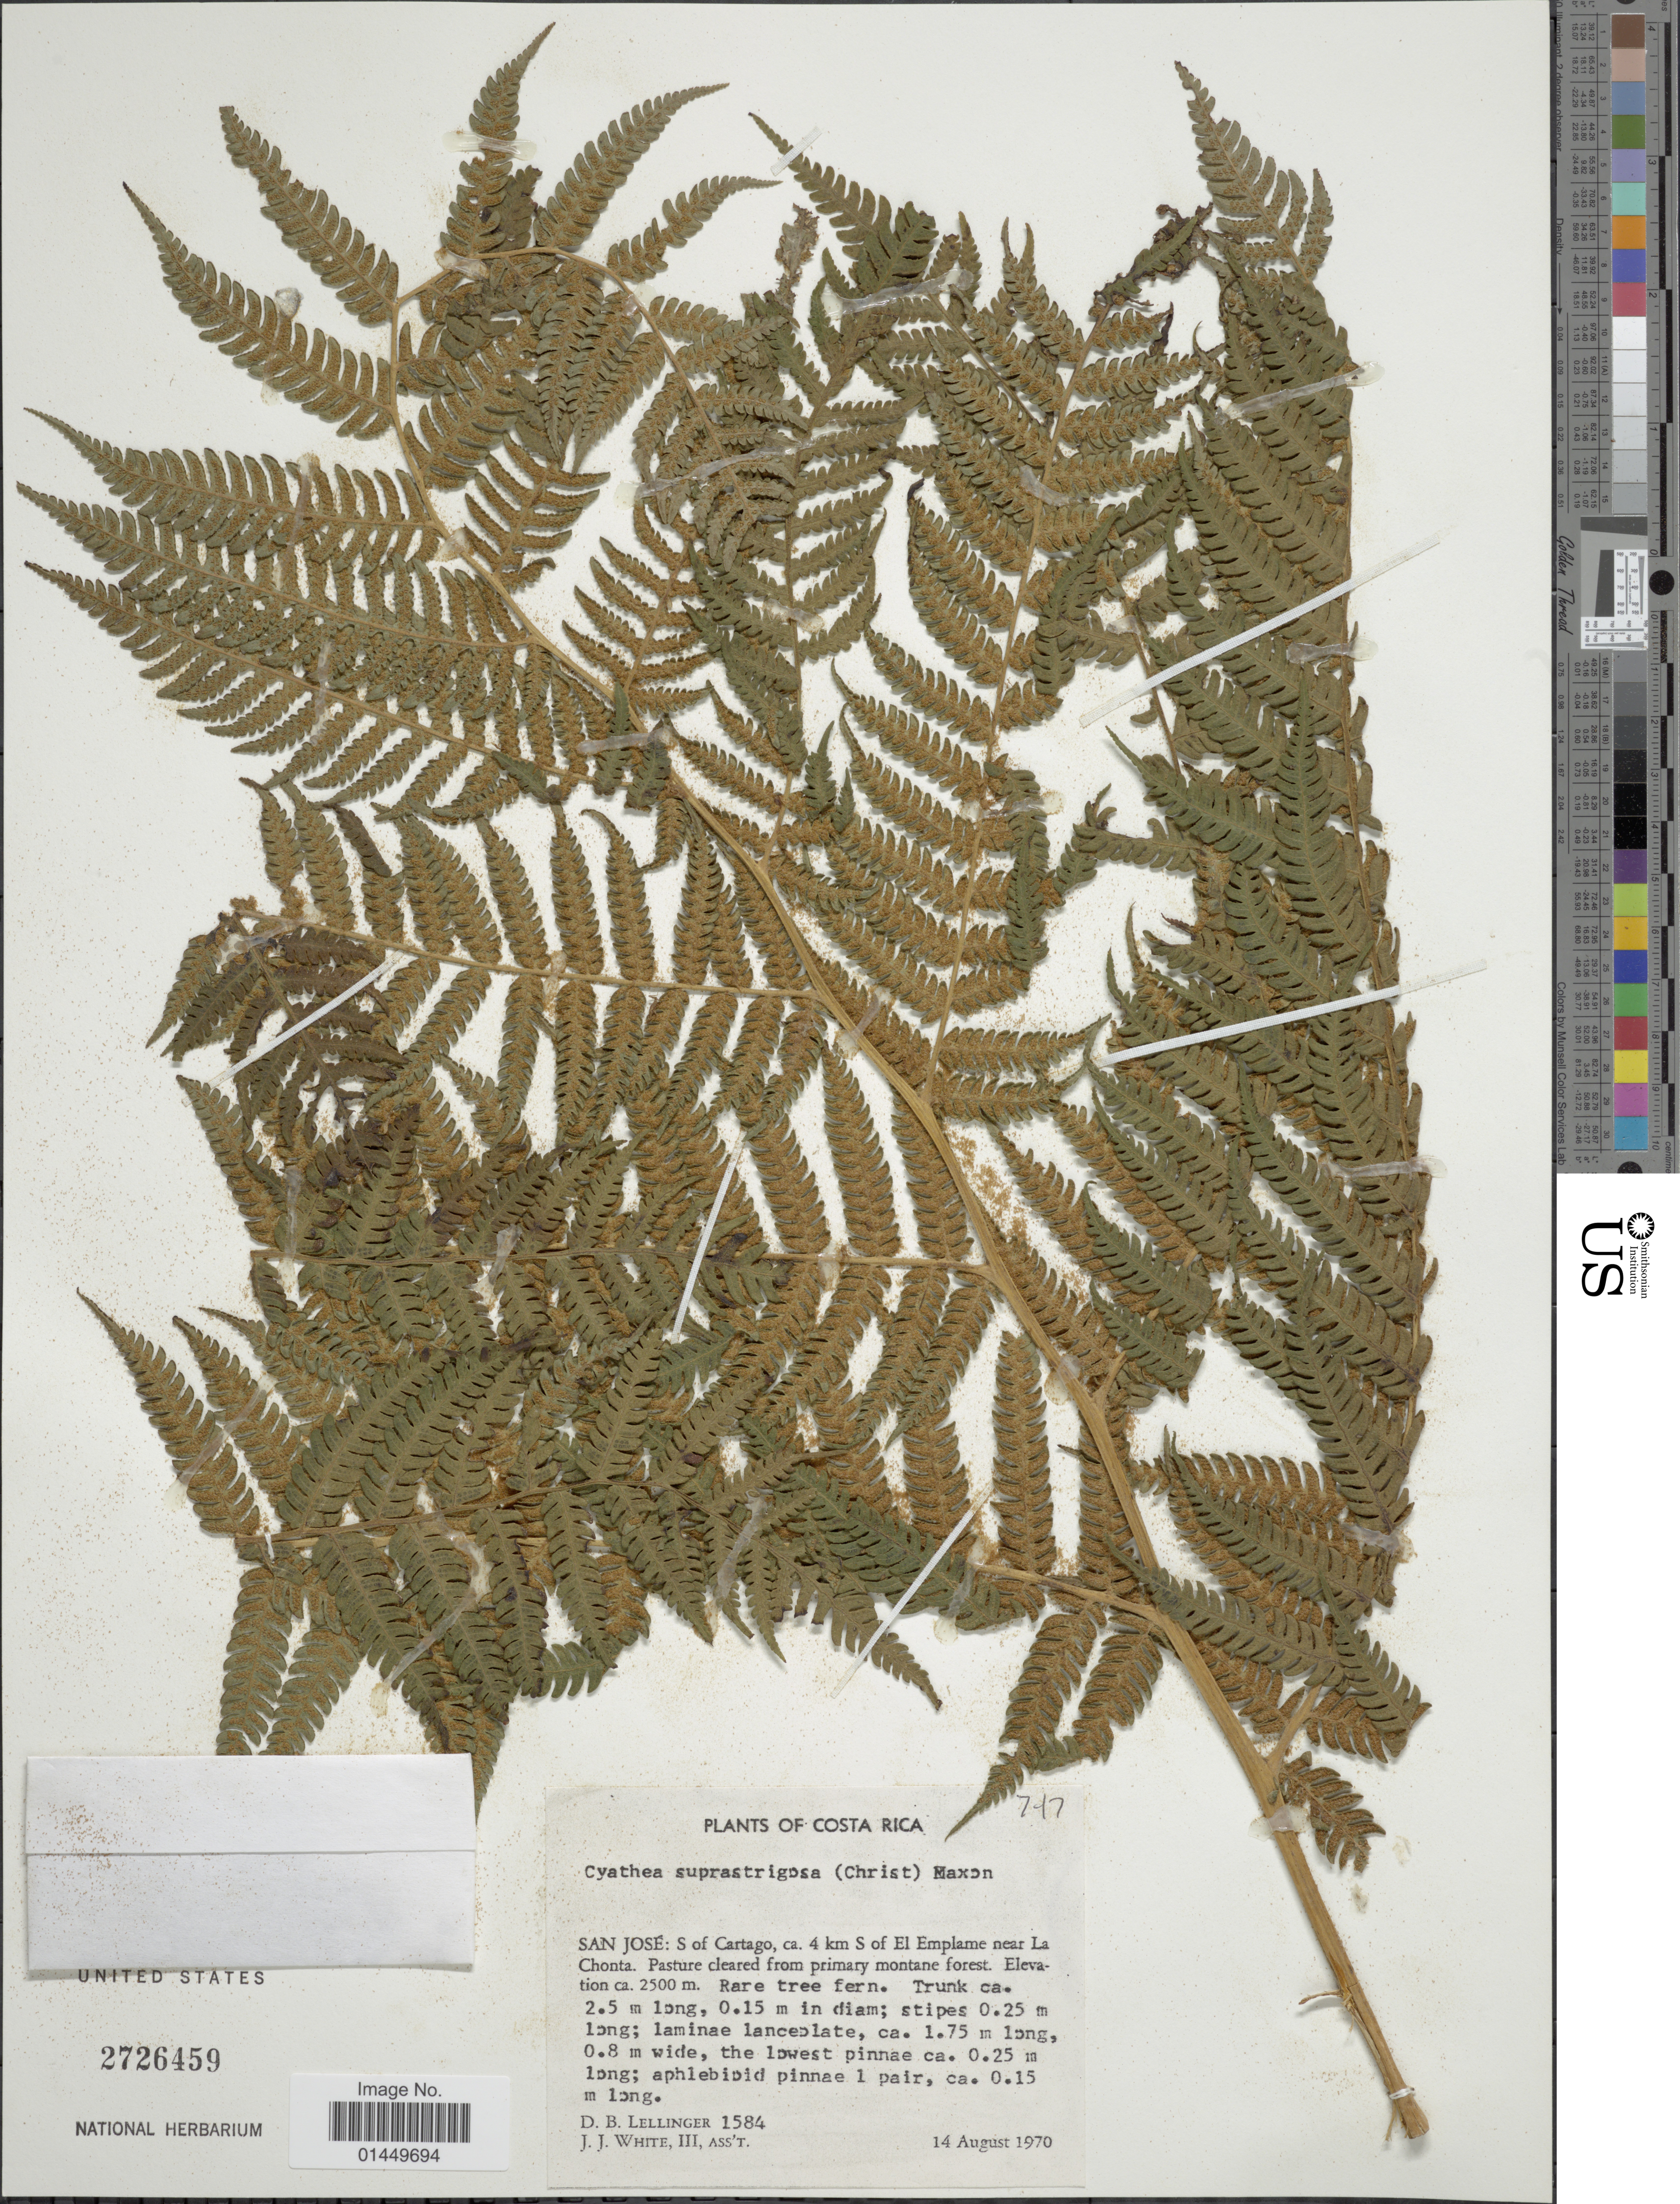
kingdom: Plantae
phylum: Tracheophyta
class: Polypodiopsida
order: Cyatheales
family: Cyatheaceae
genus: Cyathea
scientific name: Cyathea suprastrigosa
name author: (Christ) Maxon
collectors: D. B. Lellinger & J. J. White III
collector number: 1884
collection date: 1970-08-14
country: Costa Rica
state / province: San José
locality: San Jose: S of Cartago, 4 km S of El Empalme near la Chonta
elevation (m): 2500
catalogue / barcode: US 2726459